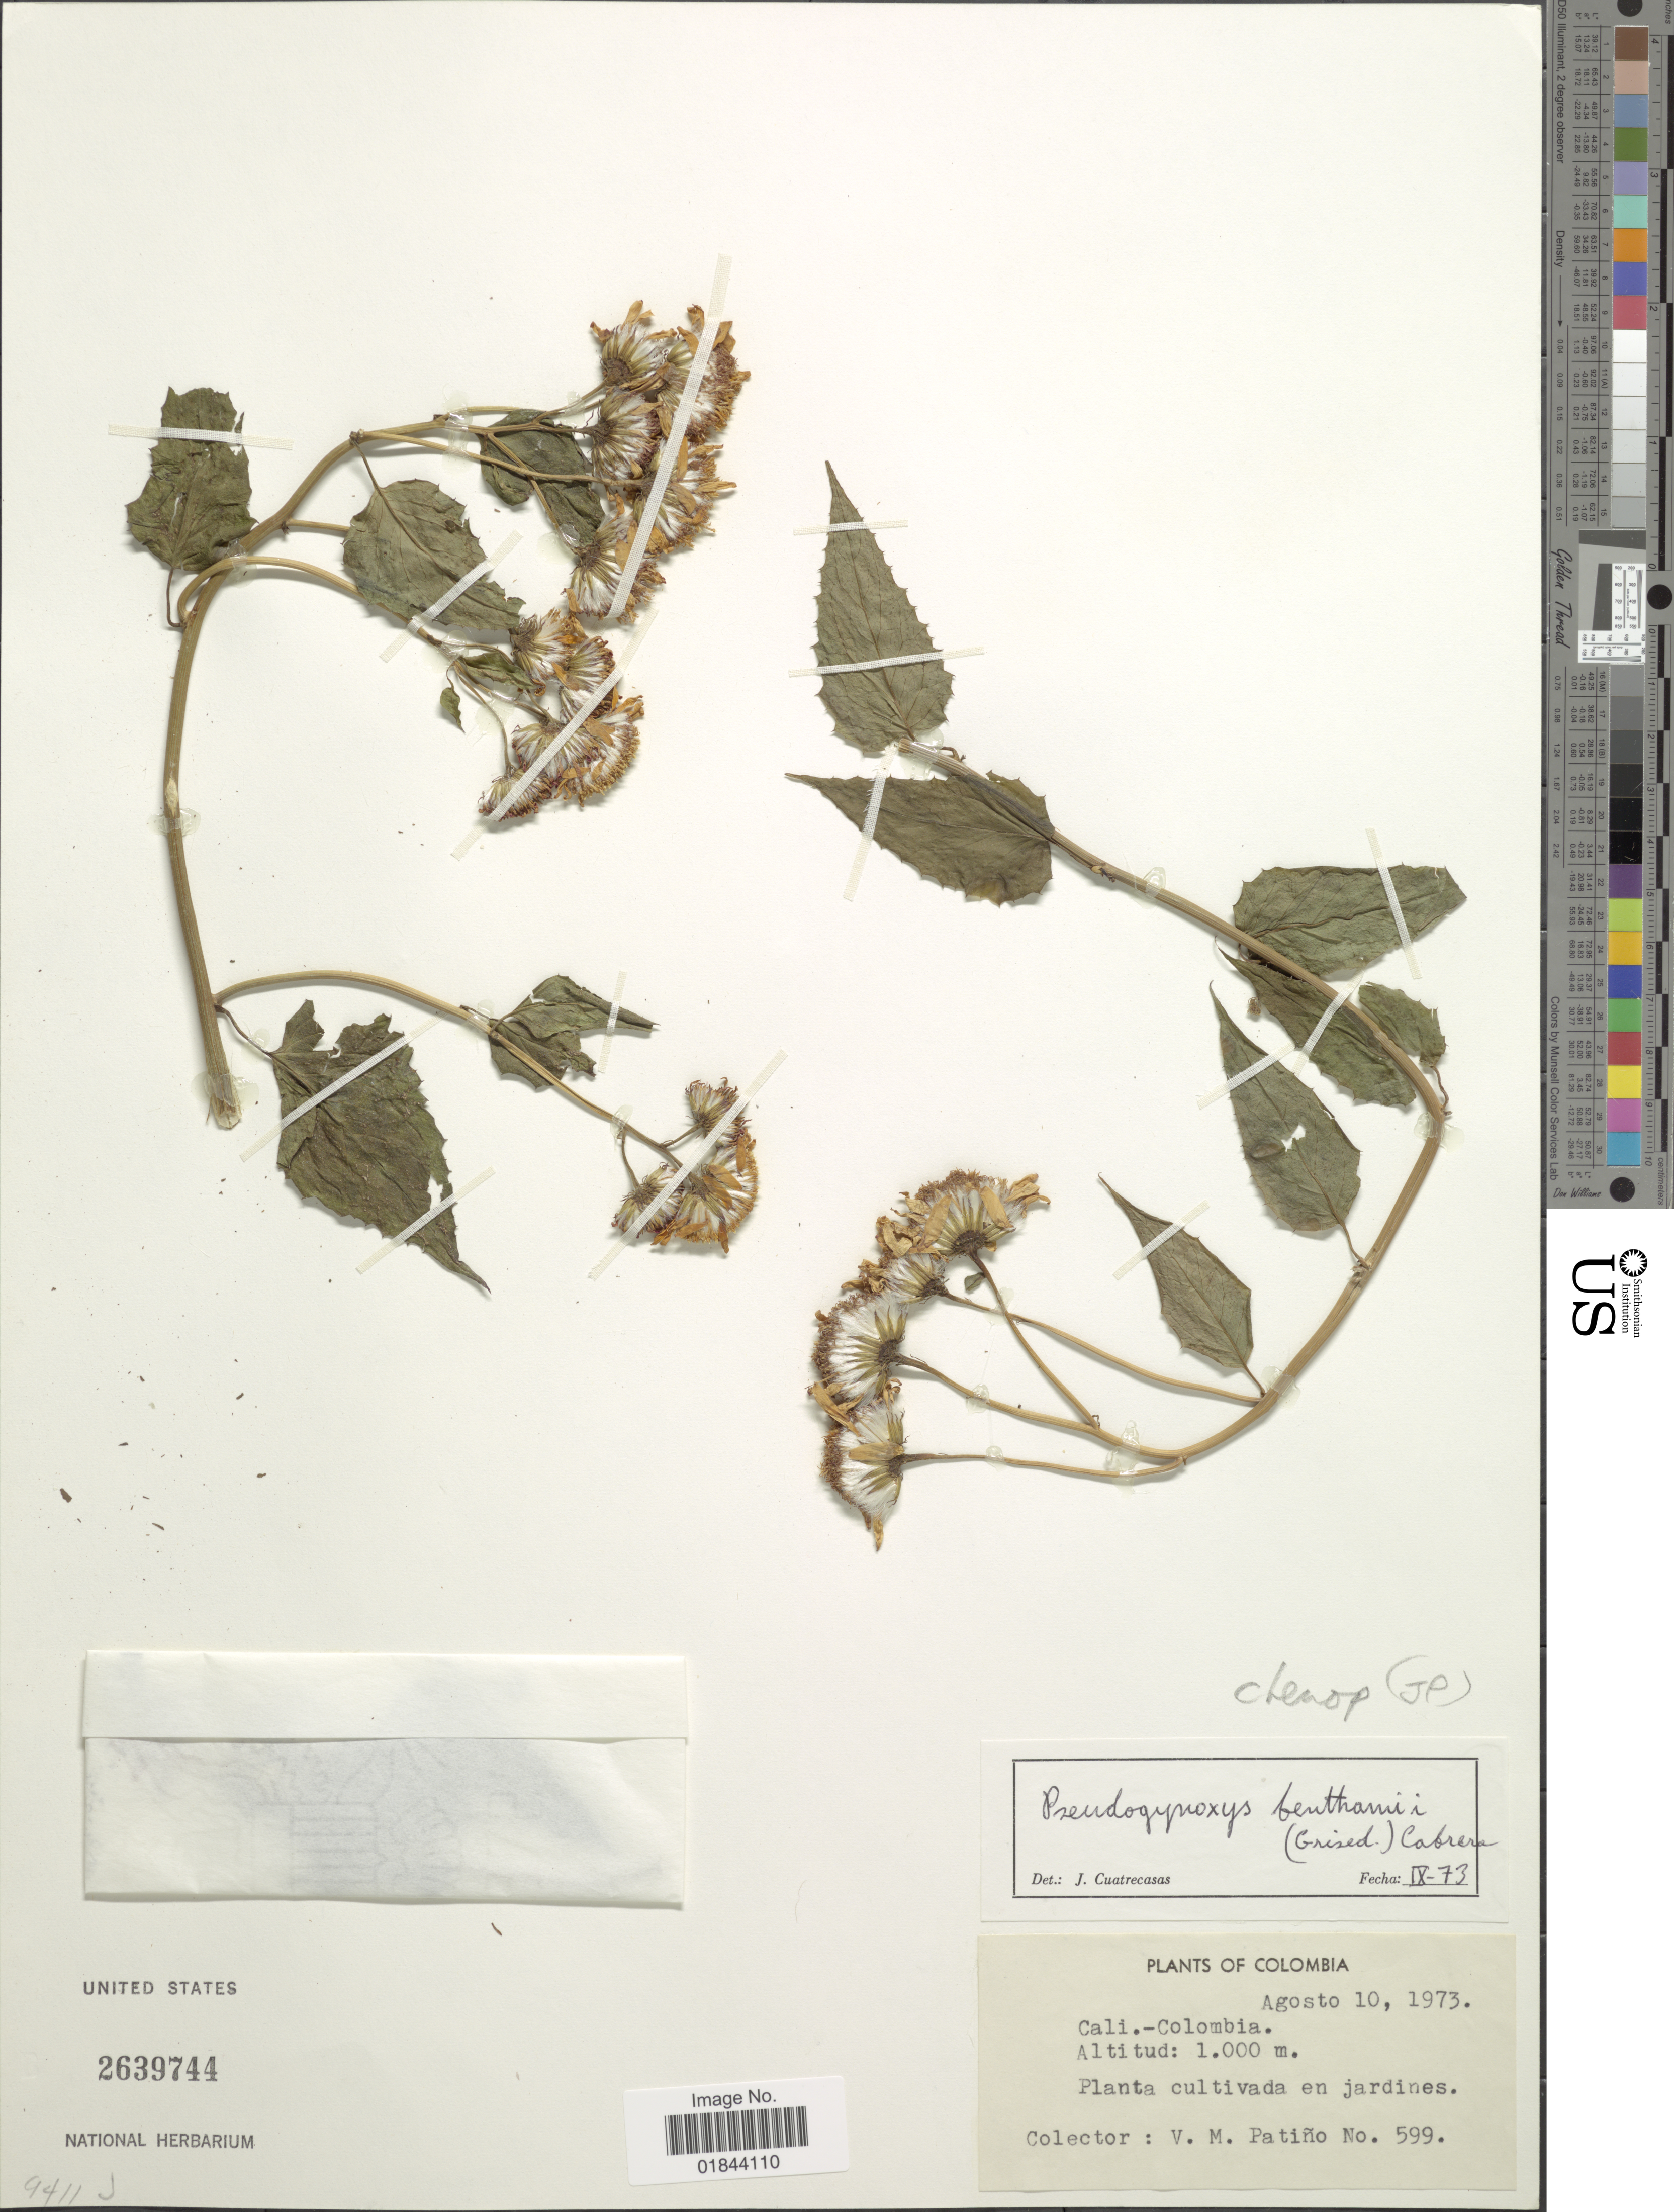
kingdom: Plantae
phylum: Tracheophyta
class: Magnoliopsida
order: Asterales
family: Asteraceae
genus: Pseudogynoxys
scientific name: Pseudogynoxys chenopodioides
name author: (Kunth) Cabrera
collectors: V. M. Patiño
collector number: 599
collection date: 1973-08-10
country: Colombia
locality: Cali.-Colombia, Planta cutivada en jardines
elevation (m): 1000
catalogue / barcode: US 2639744